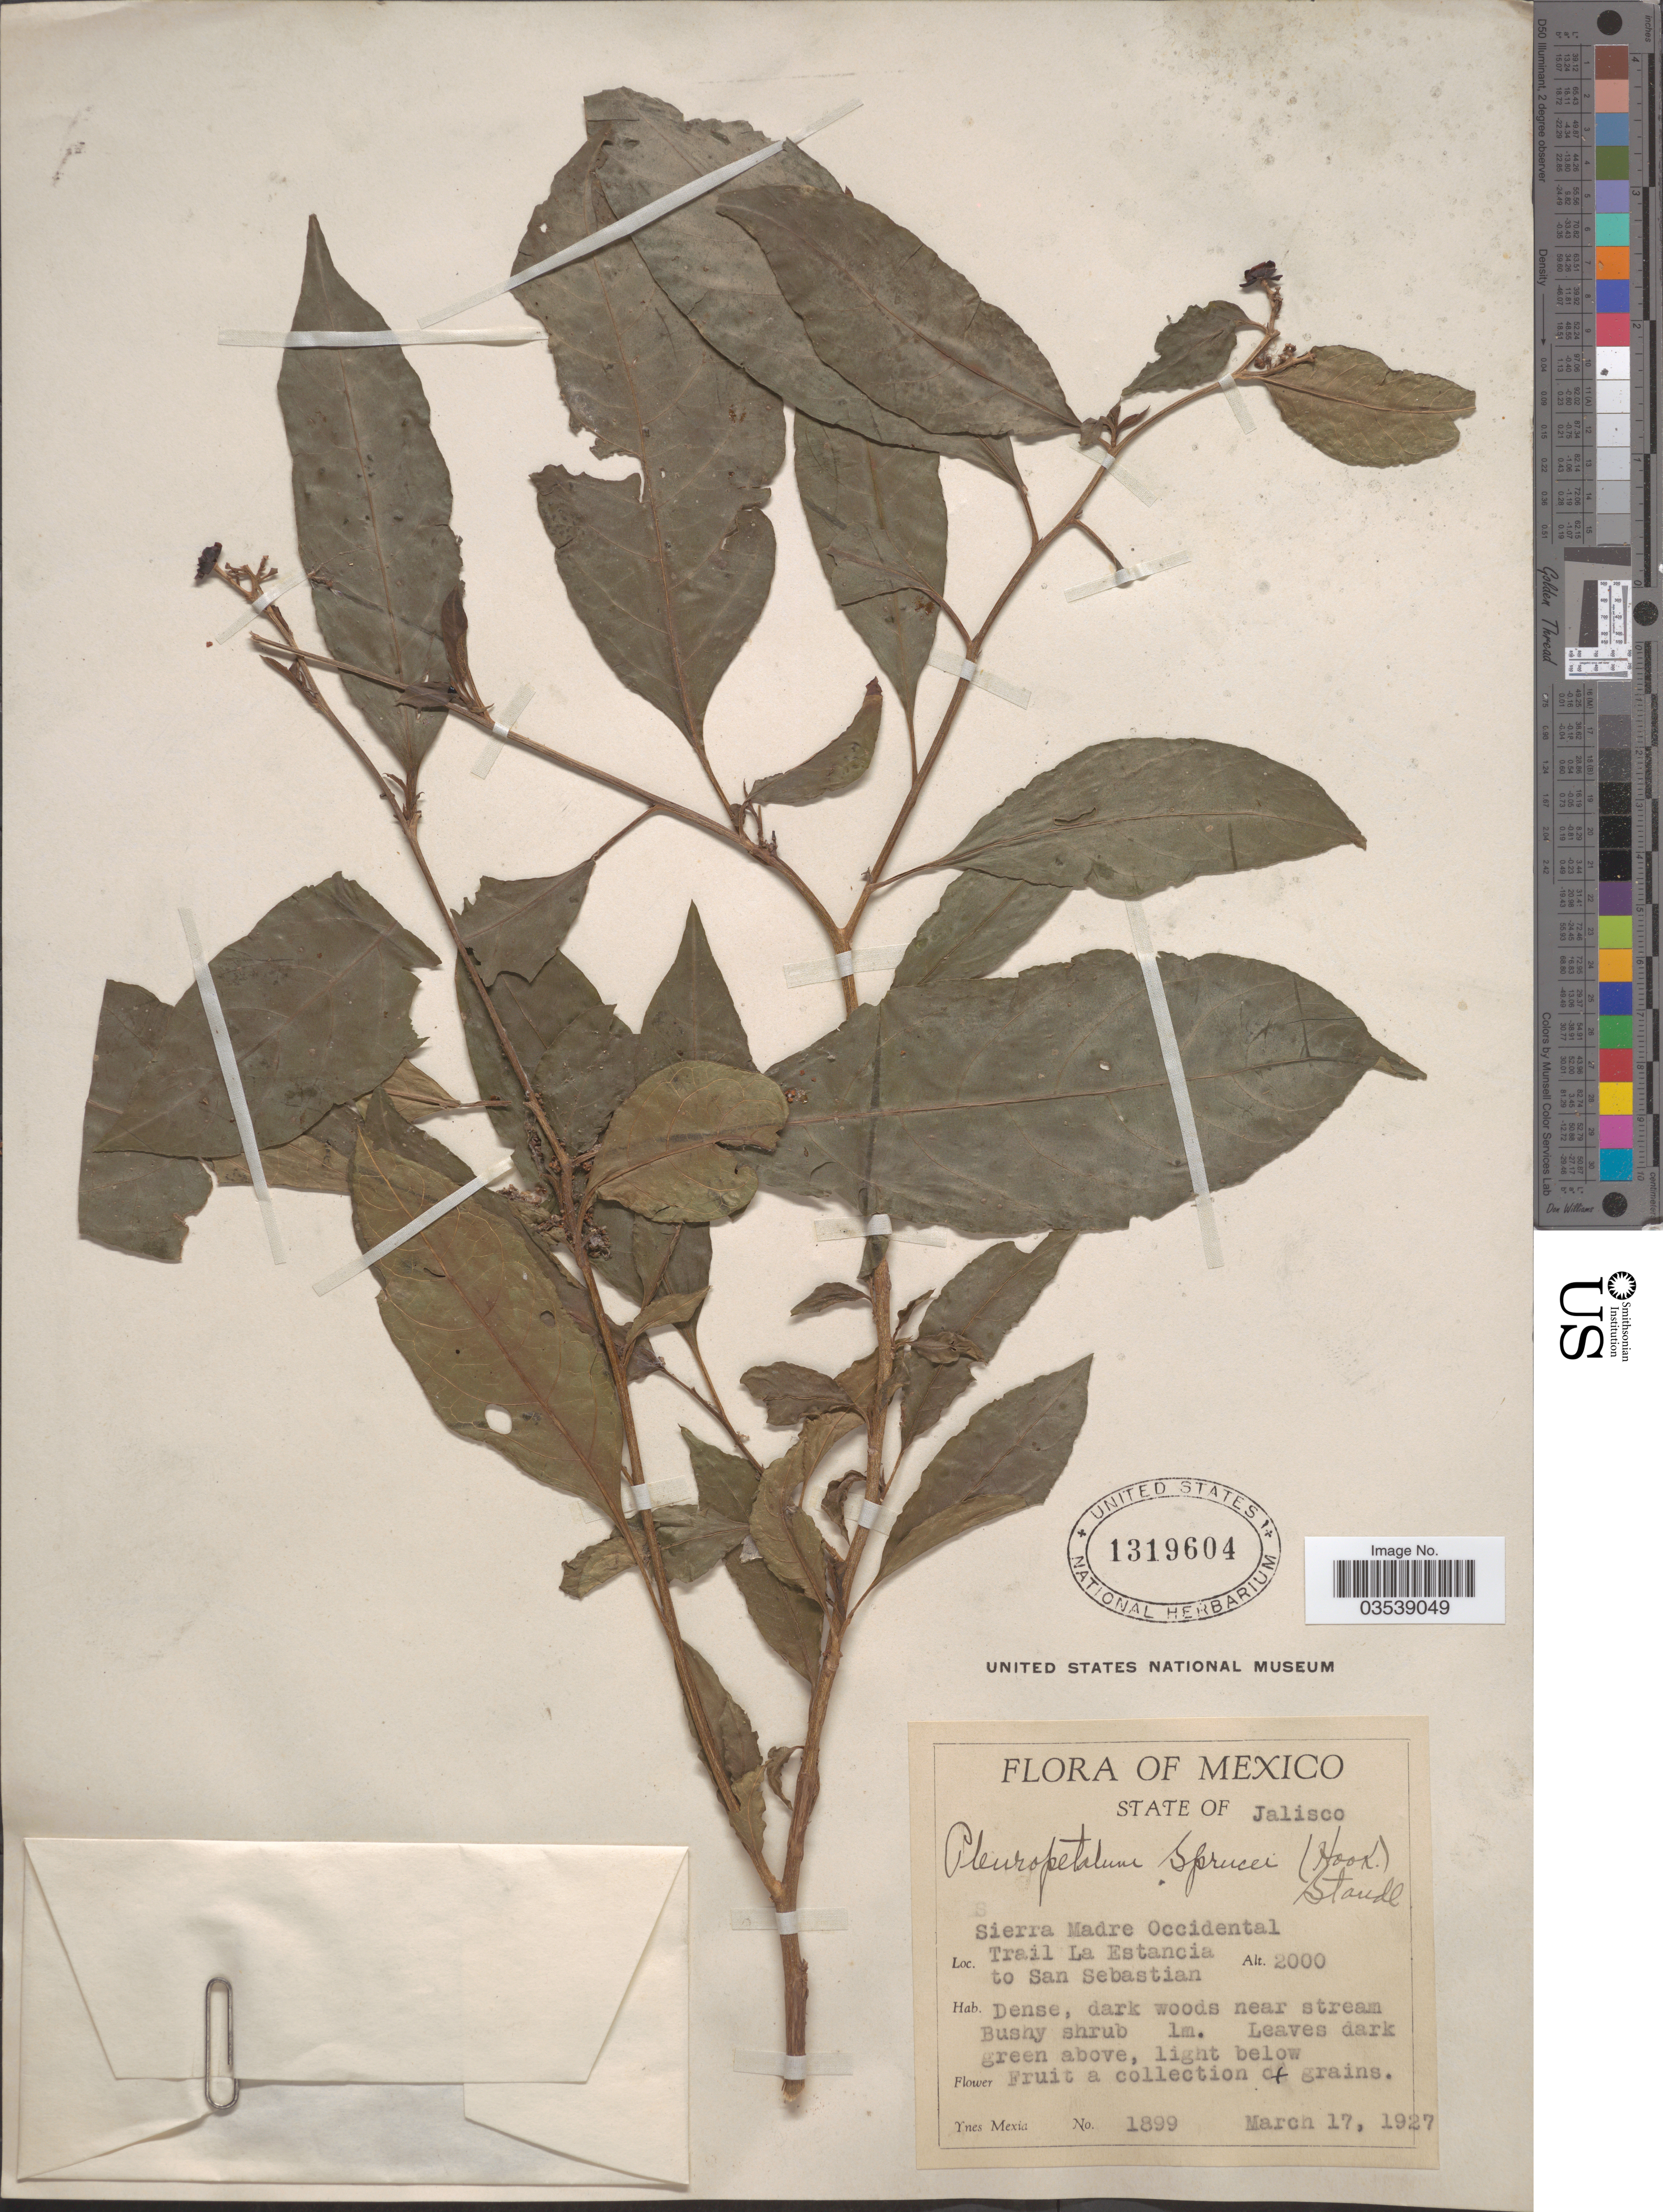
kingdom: Plantae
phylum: Tracheophyta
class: Magnoliopsida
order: Caryophyllales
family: Amaranthaceae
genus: Pleuropetalum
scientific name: Pleuropetalum sprucei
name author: (Hook. f.) Standl.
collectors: Y. Mexia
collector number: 1899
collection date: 1927-03-17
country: Mexico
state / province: Jalisco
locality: Sierra Madre Occidental. Trail La Estancia to San Sebastian.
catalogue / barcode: US 1319604